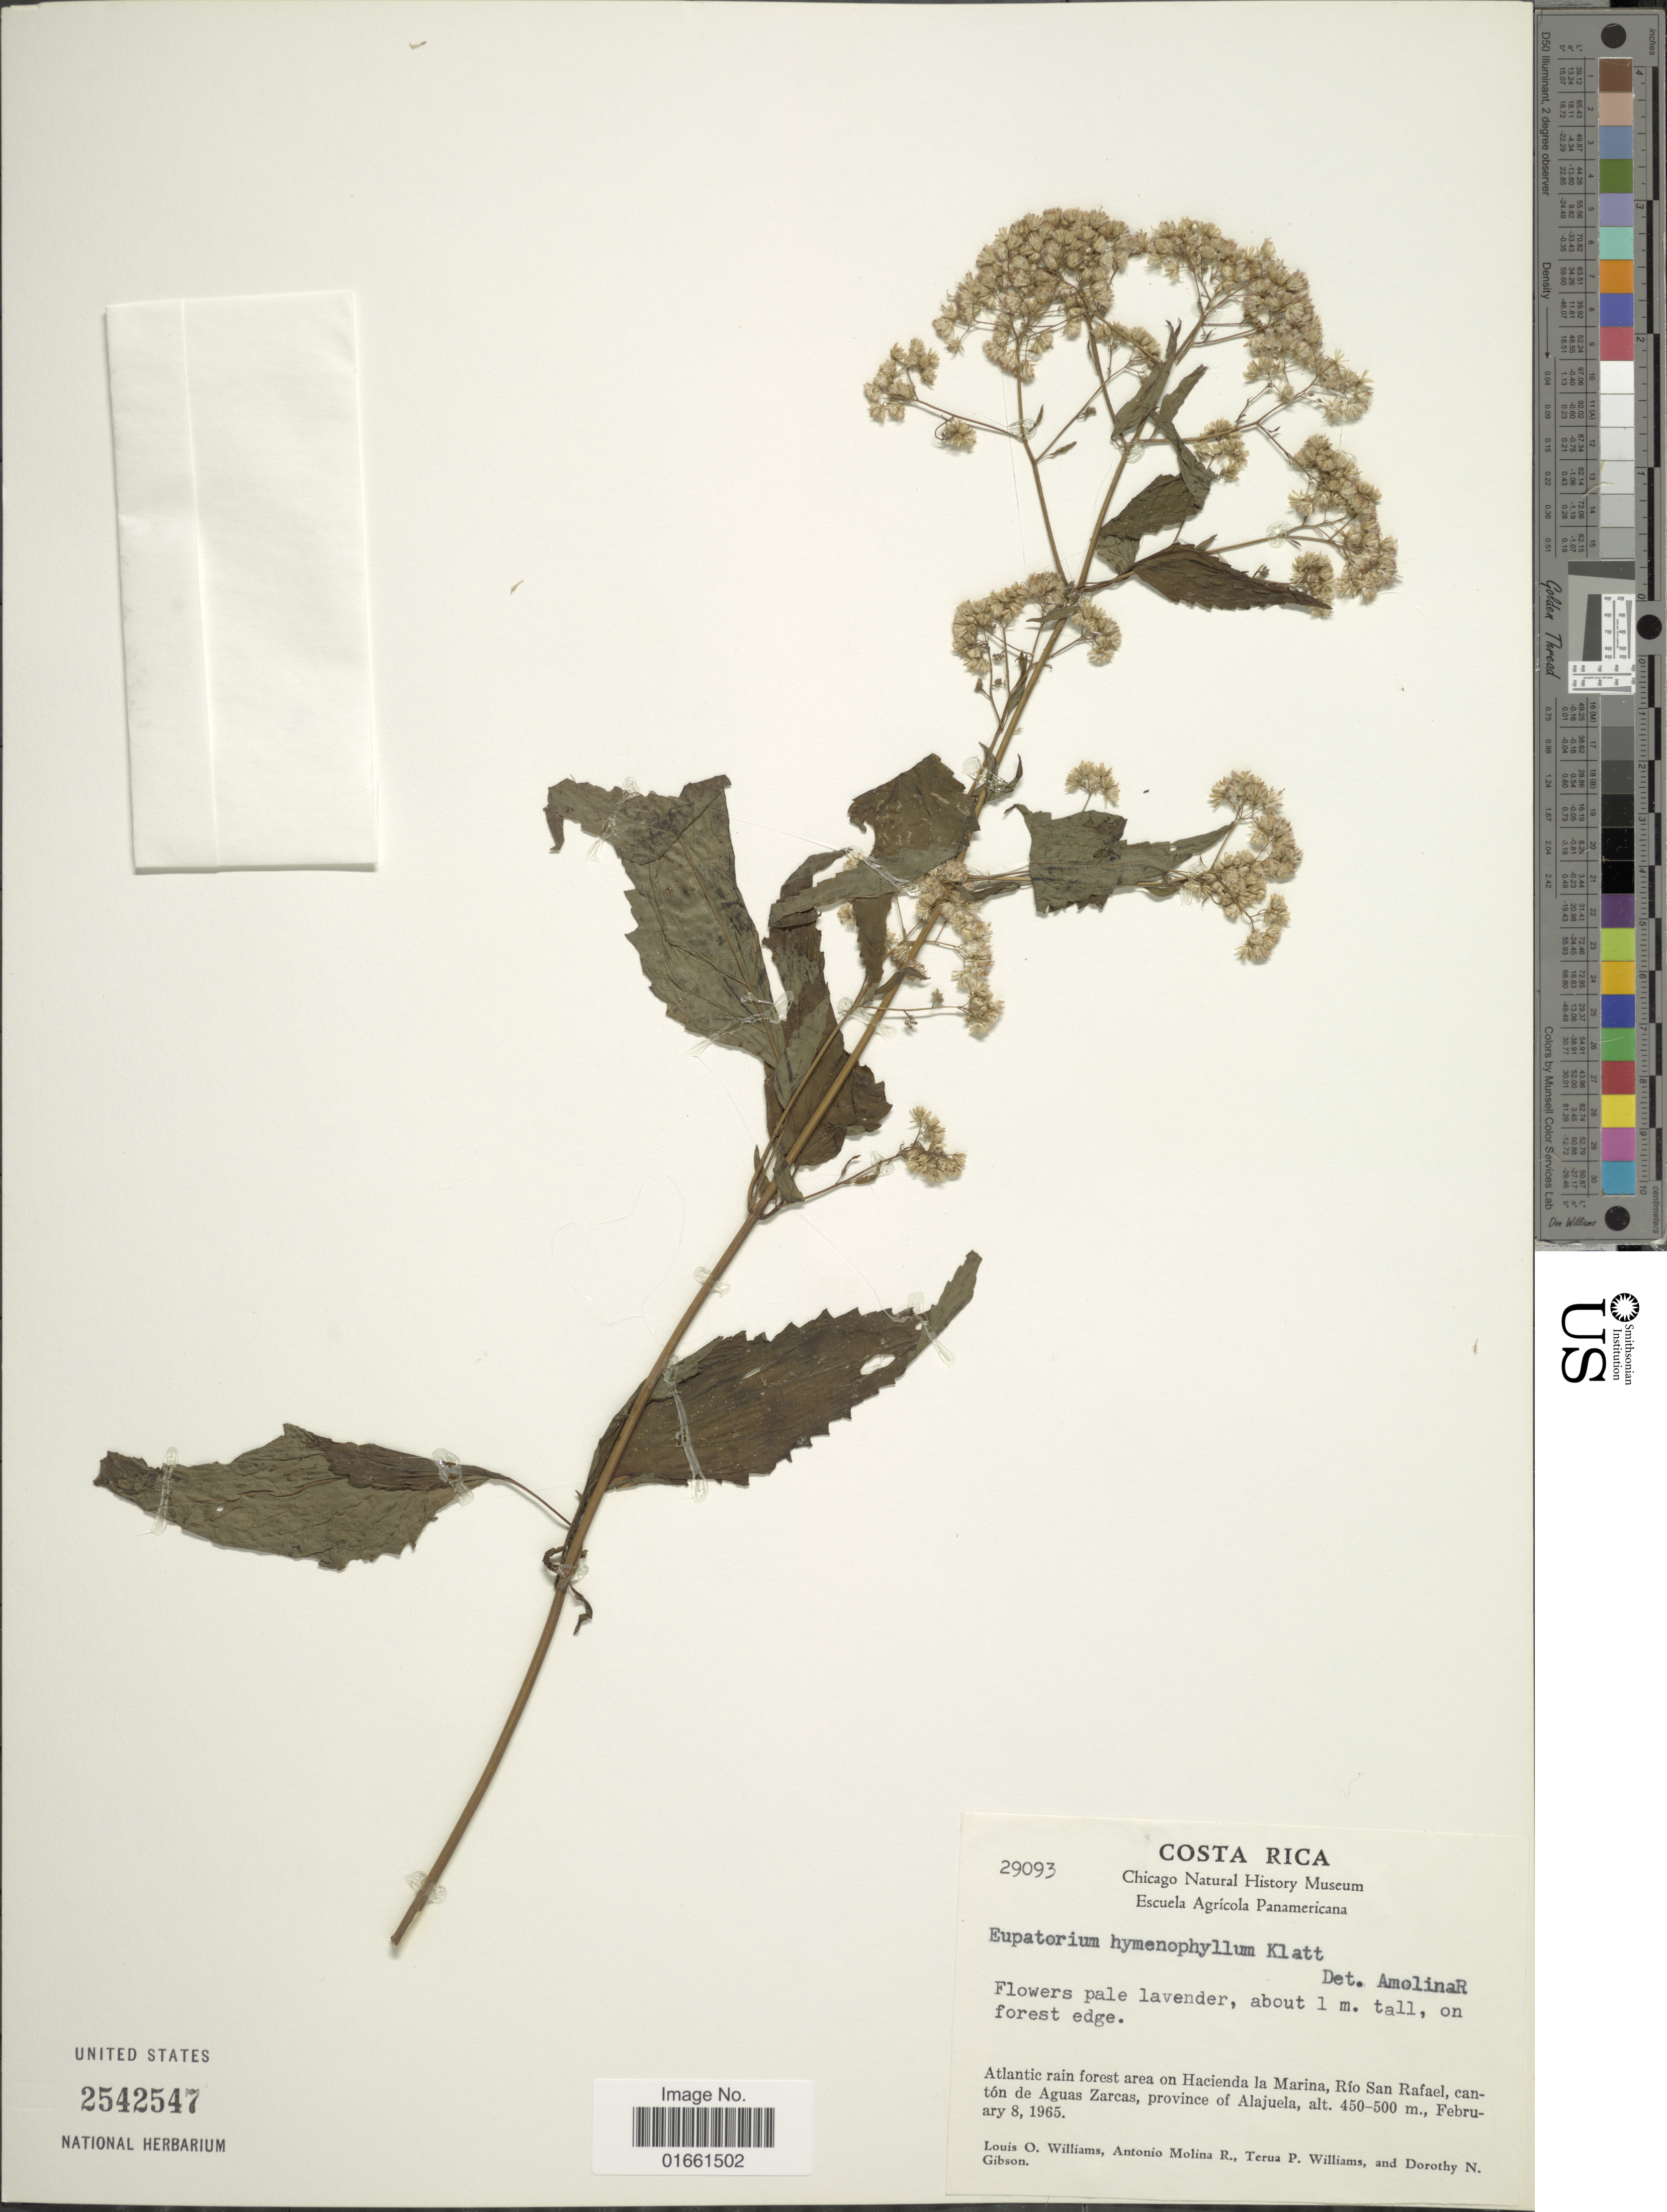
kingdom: Plantae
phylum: Tracheophyta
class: Magnoliopsida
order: Asterales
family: Asteraceae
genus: Fleischmannia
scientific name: Fleischmannia hymenophylla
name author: (Klatt) R.M. King & H. Rob.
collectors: L. O. Williams, A. Molina R., T. P. Williams & D. N. Gibson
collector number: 29093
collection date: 1965-02-08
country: Costa Rica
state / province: Alajuela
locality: Atlantic rain forest area on Hacienda la Marina, Rio San Rafael, Canton de Aguas Zarcas, province de Alajuela.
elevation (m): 450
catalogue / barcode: US 2542547